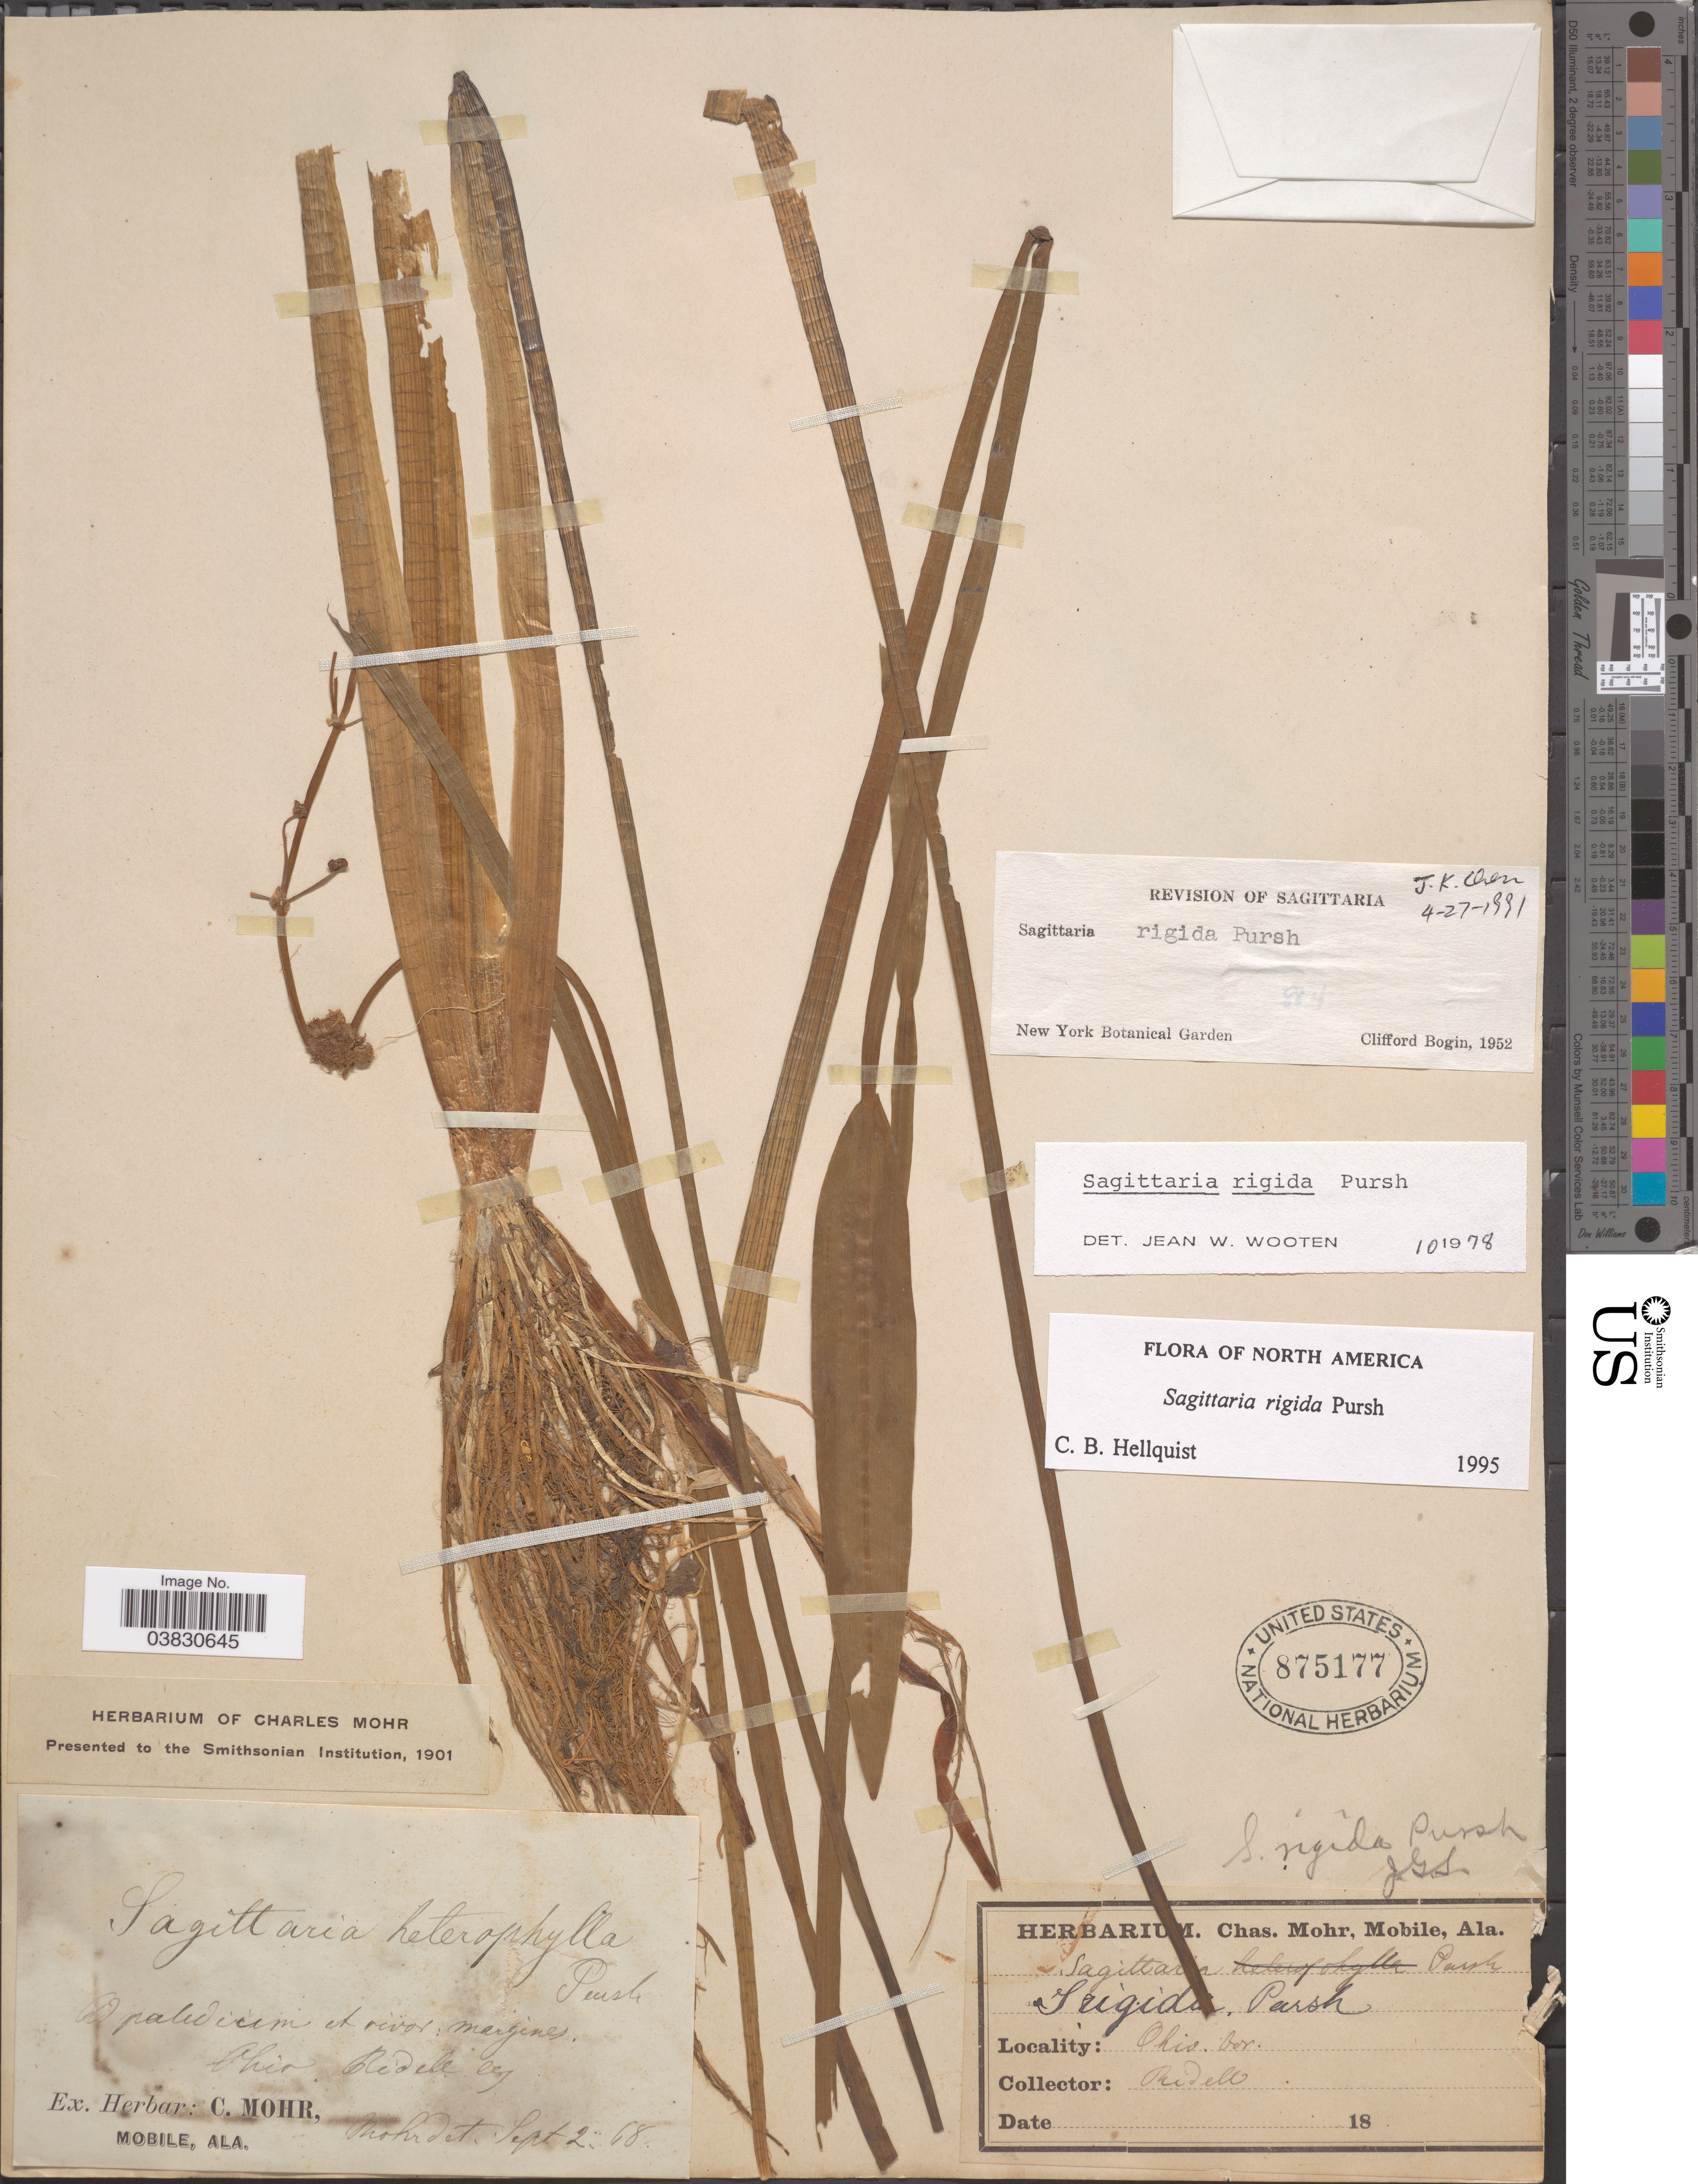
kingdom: Plantae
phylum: Tracheophyta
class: Liliopsida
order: Alismatales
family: Alismataceae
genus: Sagittaria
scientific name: Sagittaria rigida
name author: Pursh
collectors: -. Ridell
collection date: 1868-09-02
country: United States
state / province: Ohio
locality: Ohio bor.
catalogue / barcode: US 875177